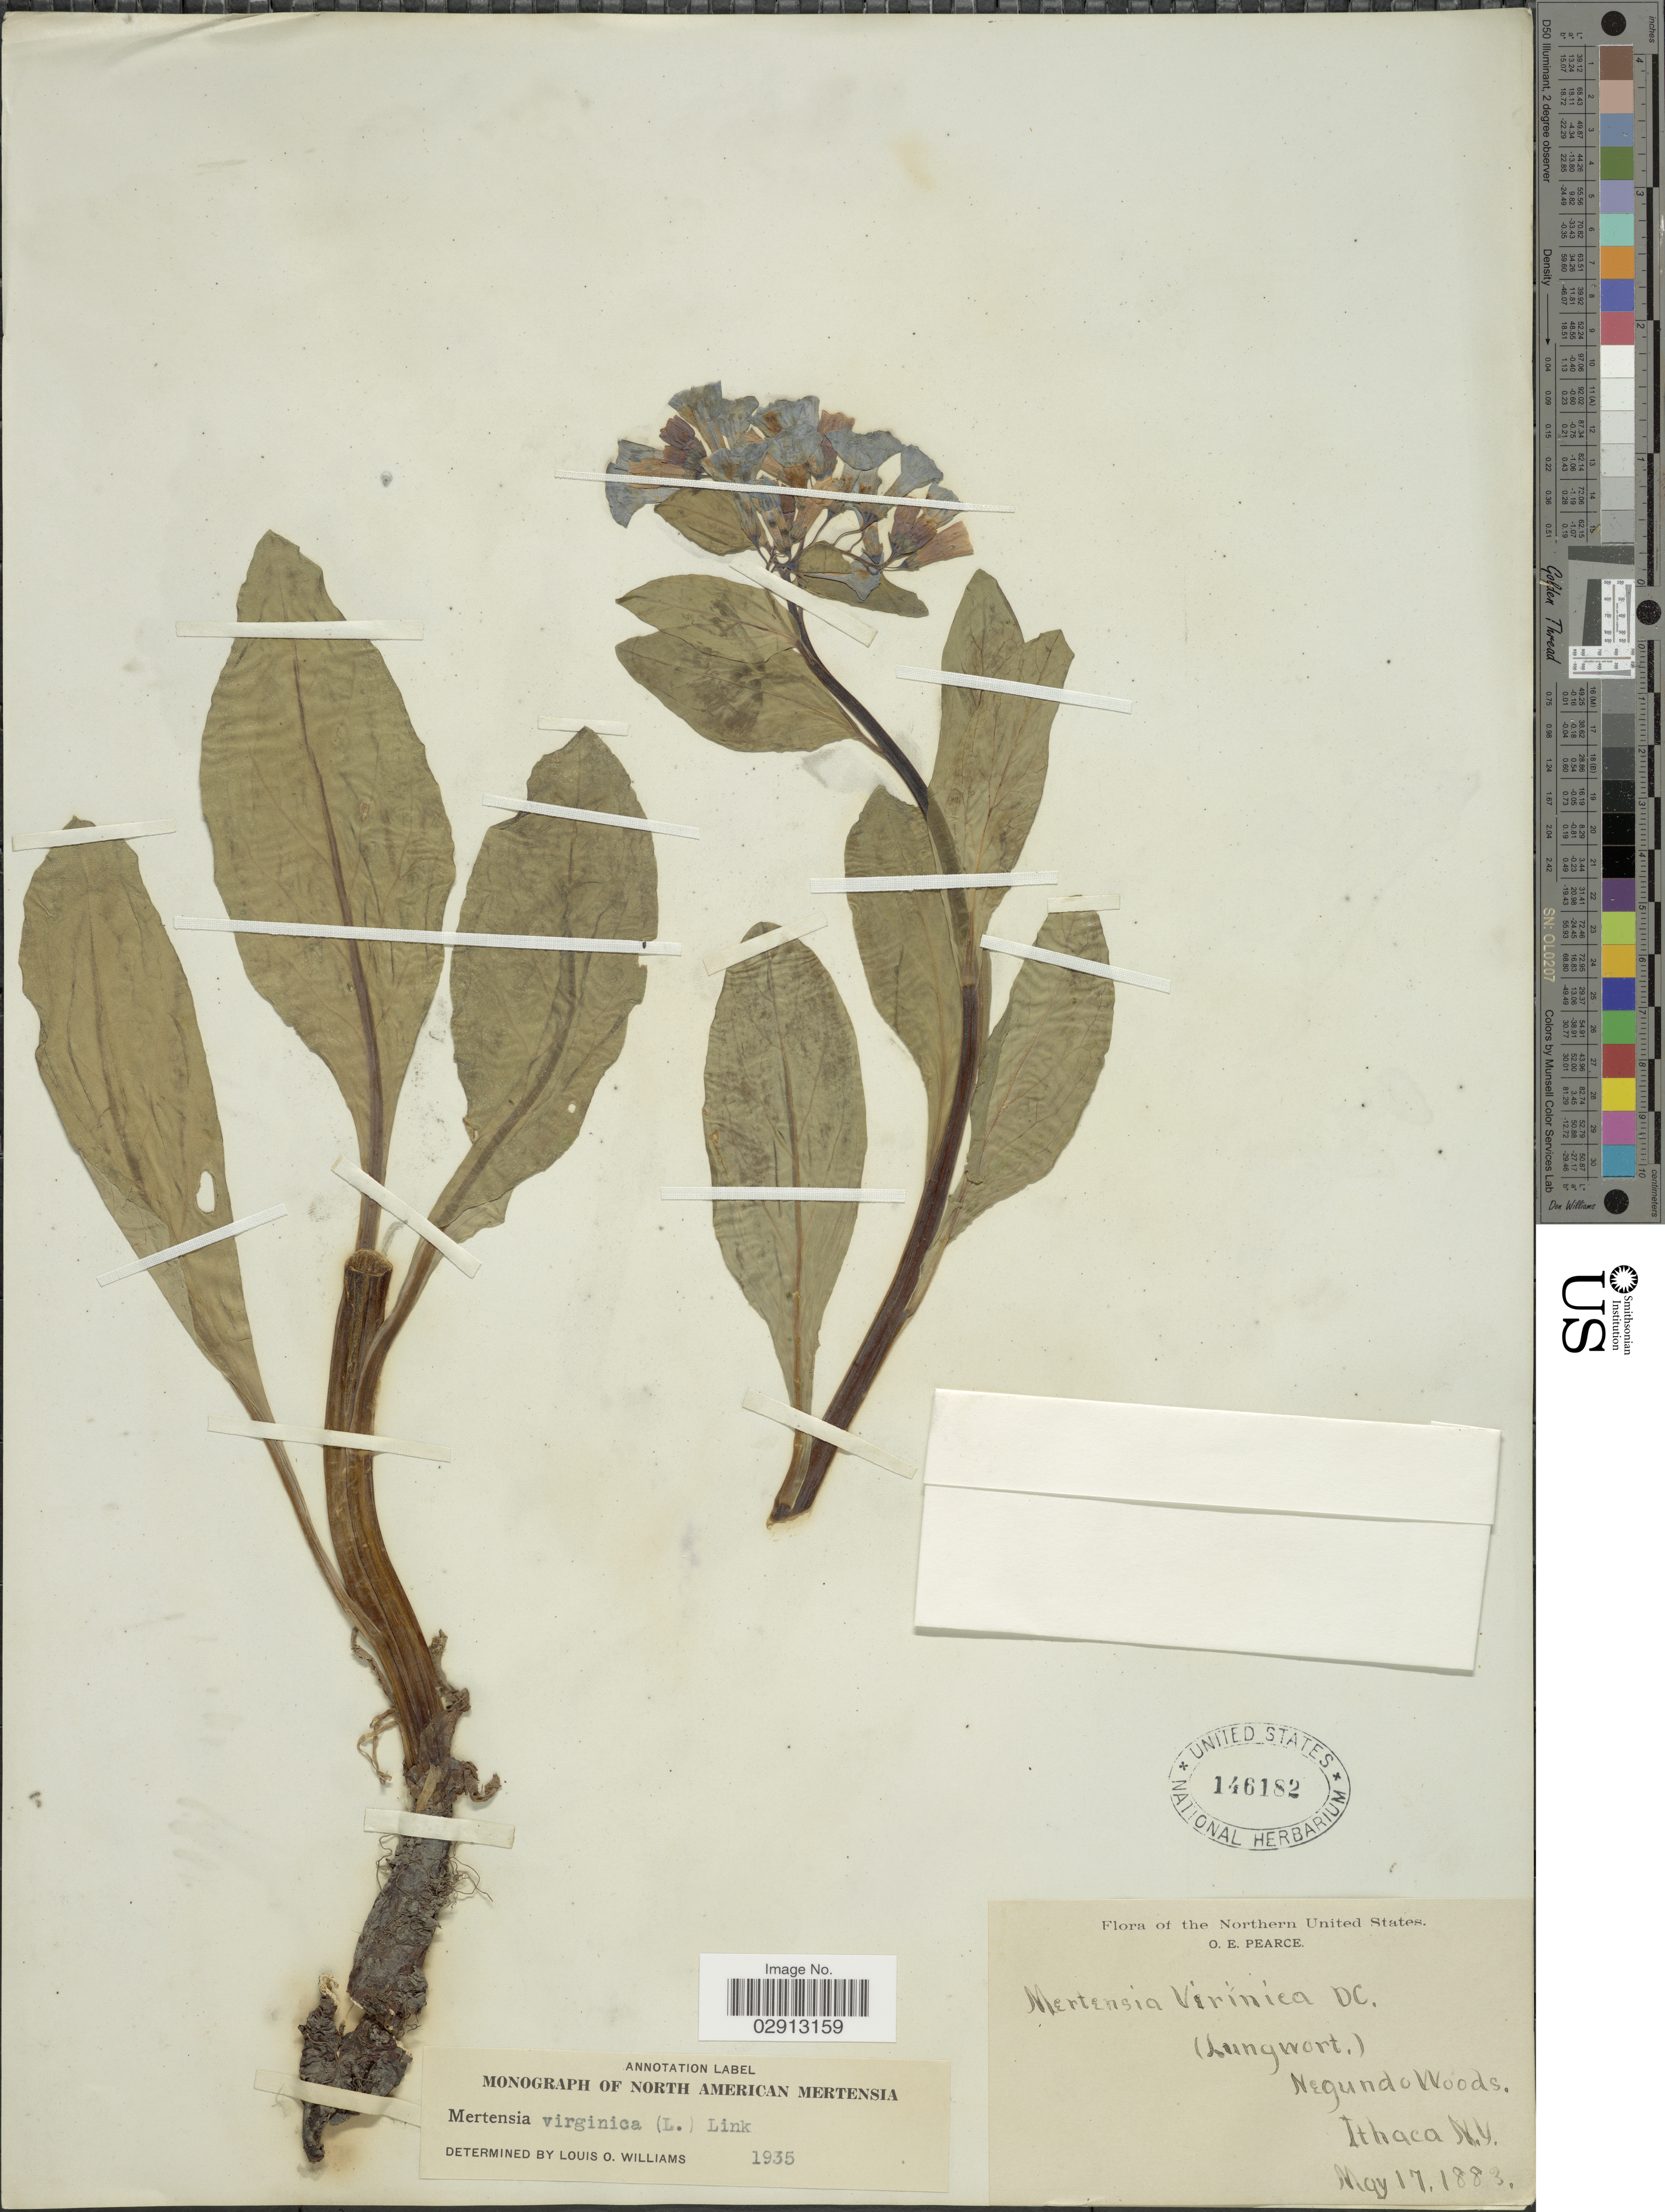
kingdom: Plantae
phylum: Tracheophyta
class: Magnoliopsida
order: Boraginales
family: Boraginaceae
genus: Mertensia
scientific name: Mertensia virginica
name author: (L.) Pers. ex Link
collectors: O. E. Pearce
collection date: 1883-05-17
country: United States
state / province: New York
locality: The Northern United States. Negundo Woods. Ithaca.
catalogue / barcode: US 146182